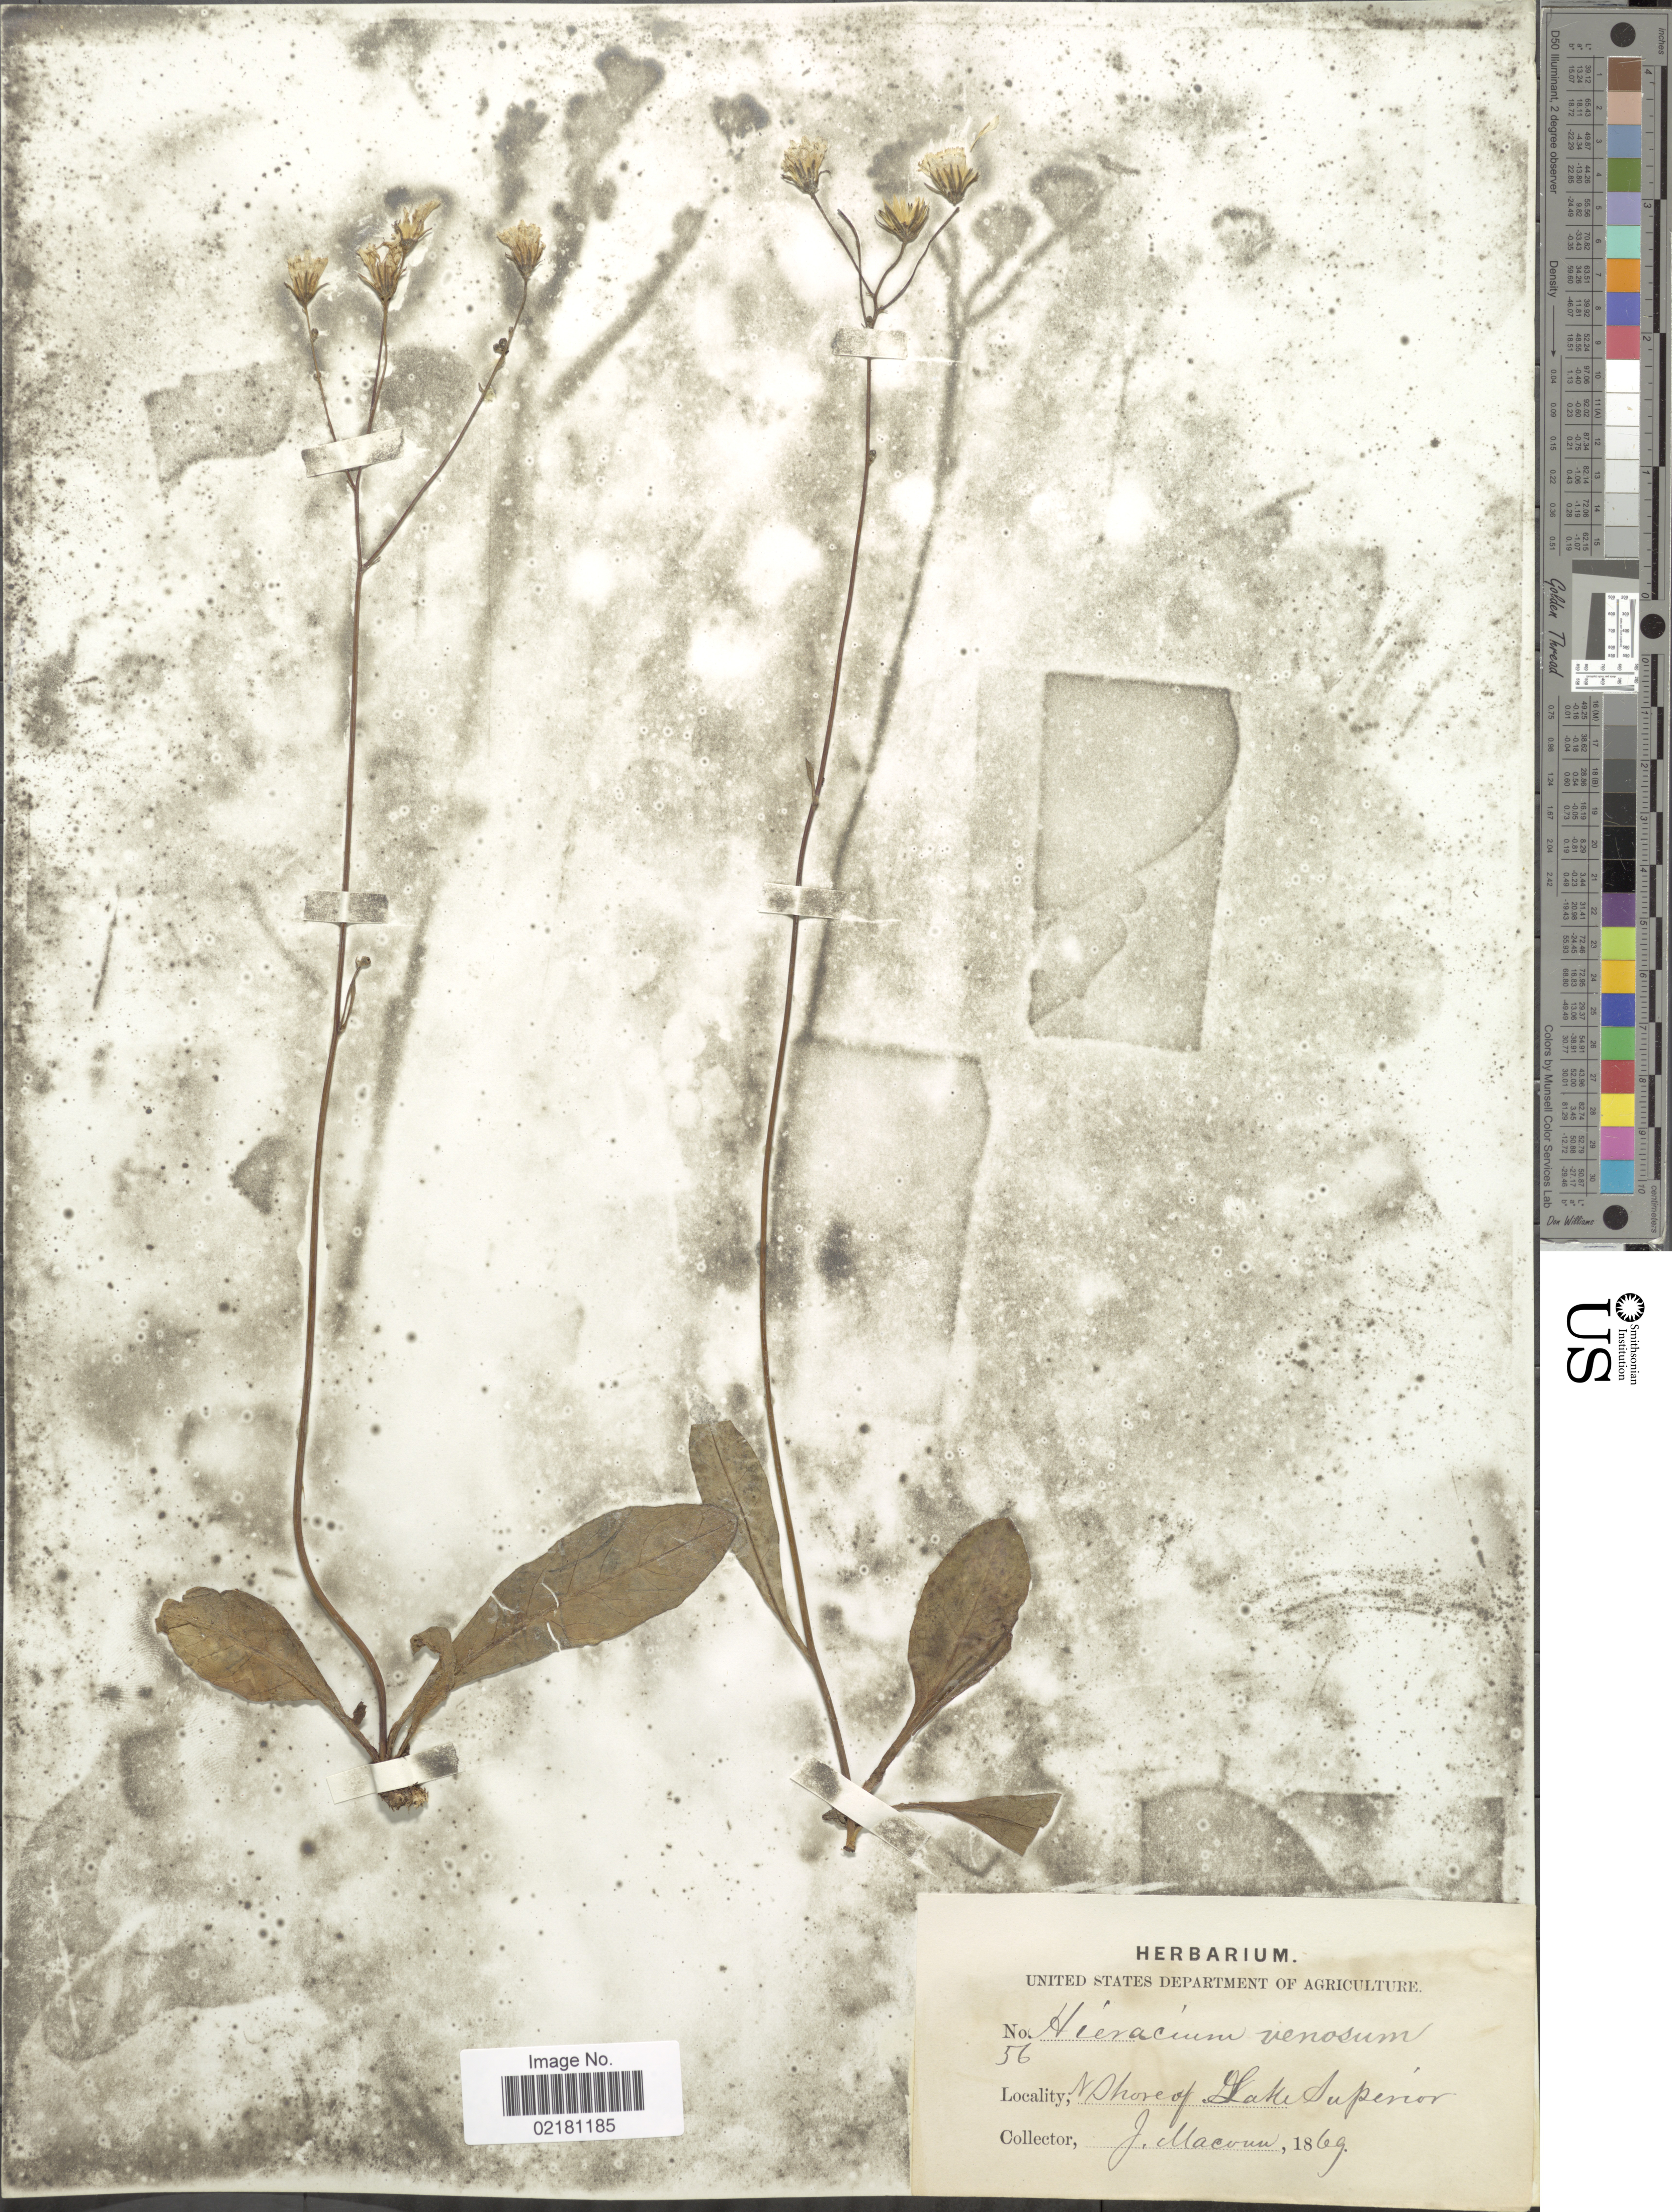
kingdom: Plantae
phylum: Tracheophyta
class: Magnoliopsida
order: Asterales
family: Asteraceae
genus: Hieracium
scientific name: Hieracium venosum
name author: L.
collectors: J. Macoun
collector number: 56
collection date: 1869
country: Canada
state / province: Ontario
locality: N shore of Lake Superior